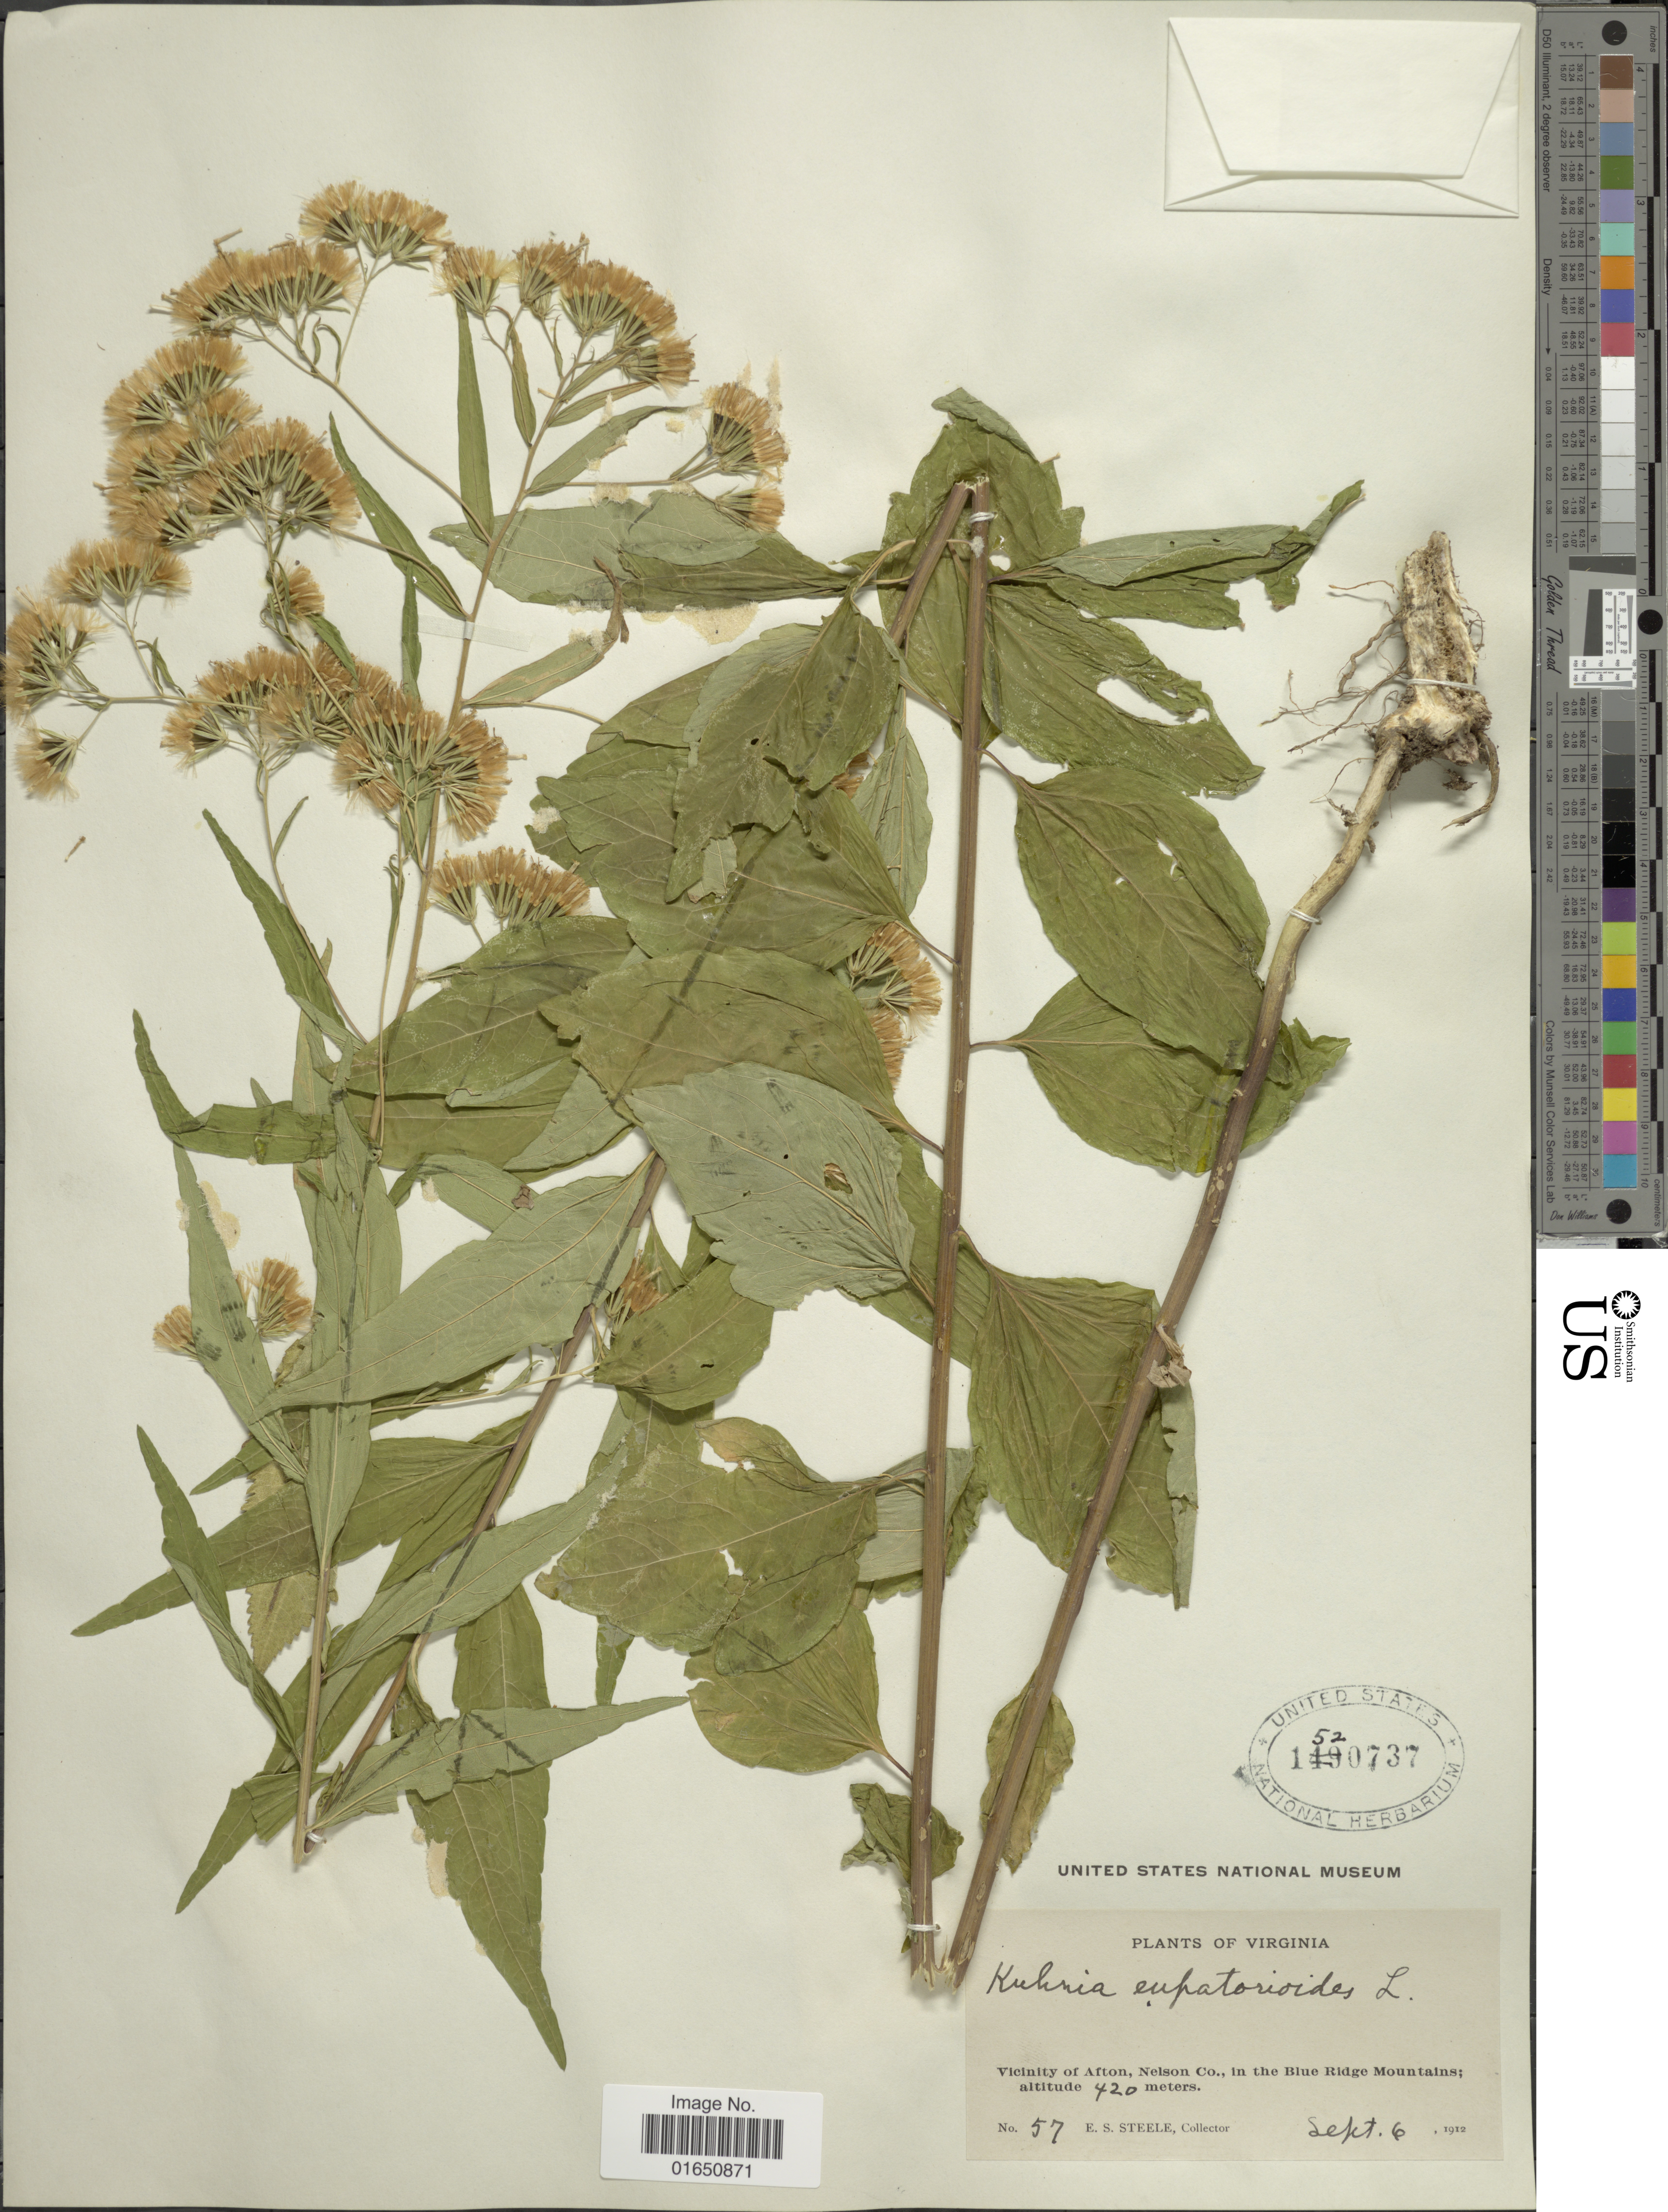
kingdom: Plantae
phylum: Tracheophyta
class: Magnoliopsida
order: Asterales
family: Asteraceae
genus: Brickellia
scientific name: Brickellia eupatorioides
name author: (L.) Shinners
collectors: E. Steele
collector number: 57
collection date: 1912-09-06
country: United States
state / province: Virginia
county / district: Nelson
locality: Vicinity of Afton, Nelson Co., in the Blue Ridge Mountains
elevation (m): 420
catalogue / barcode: US 1520737